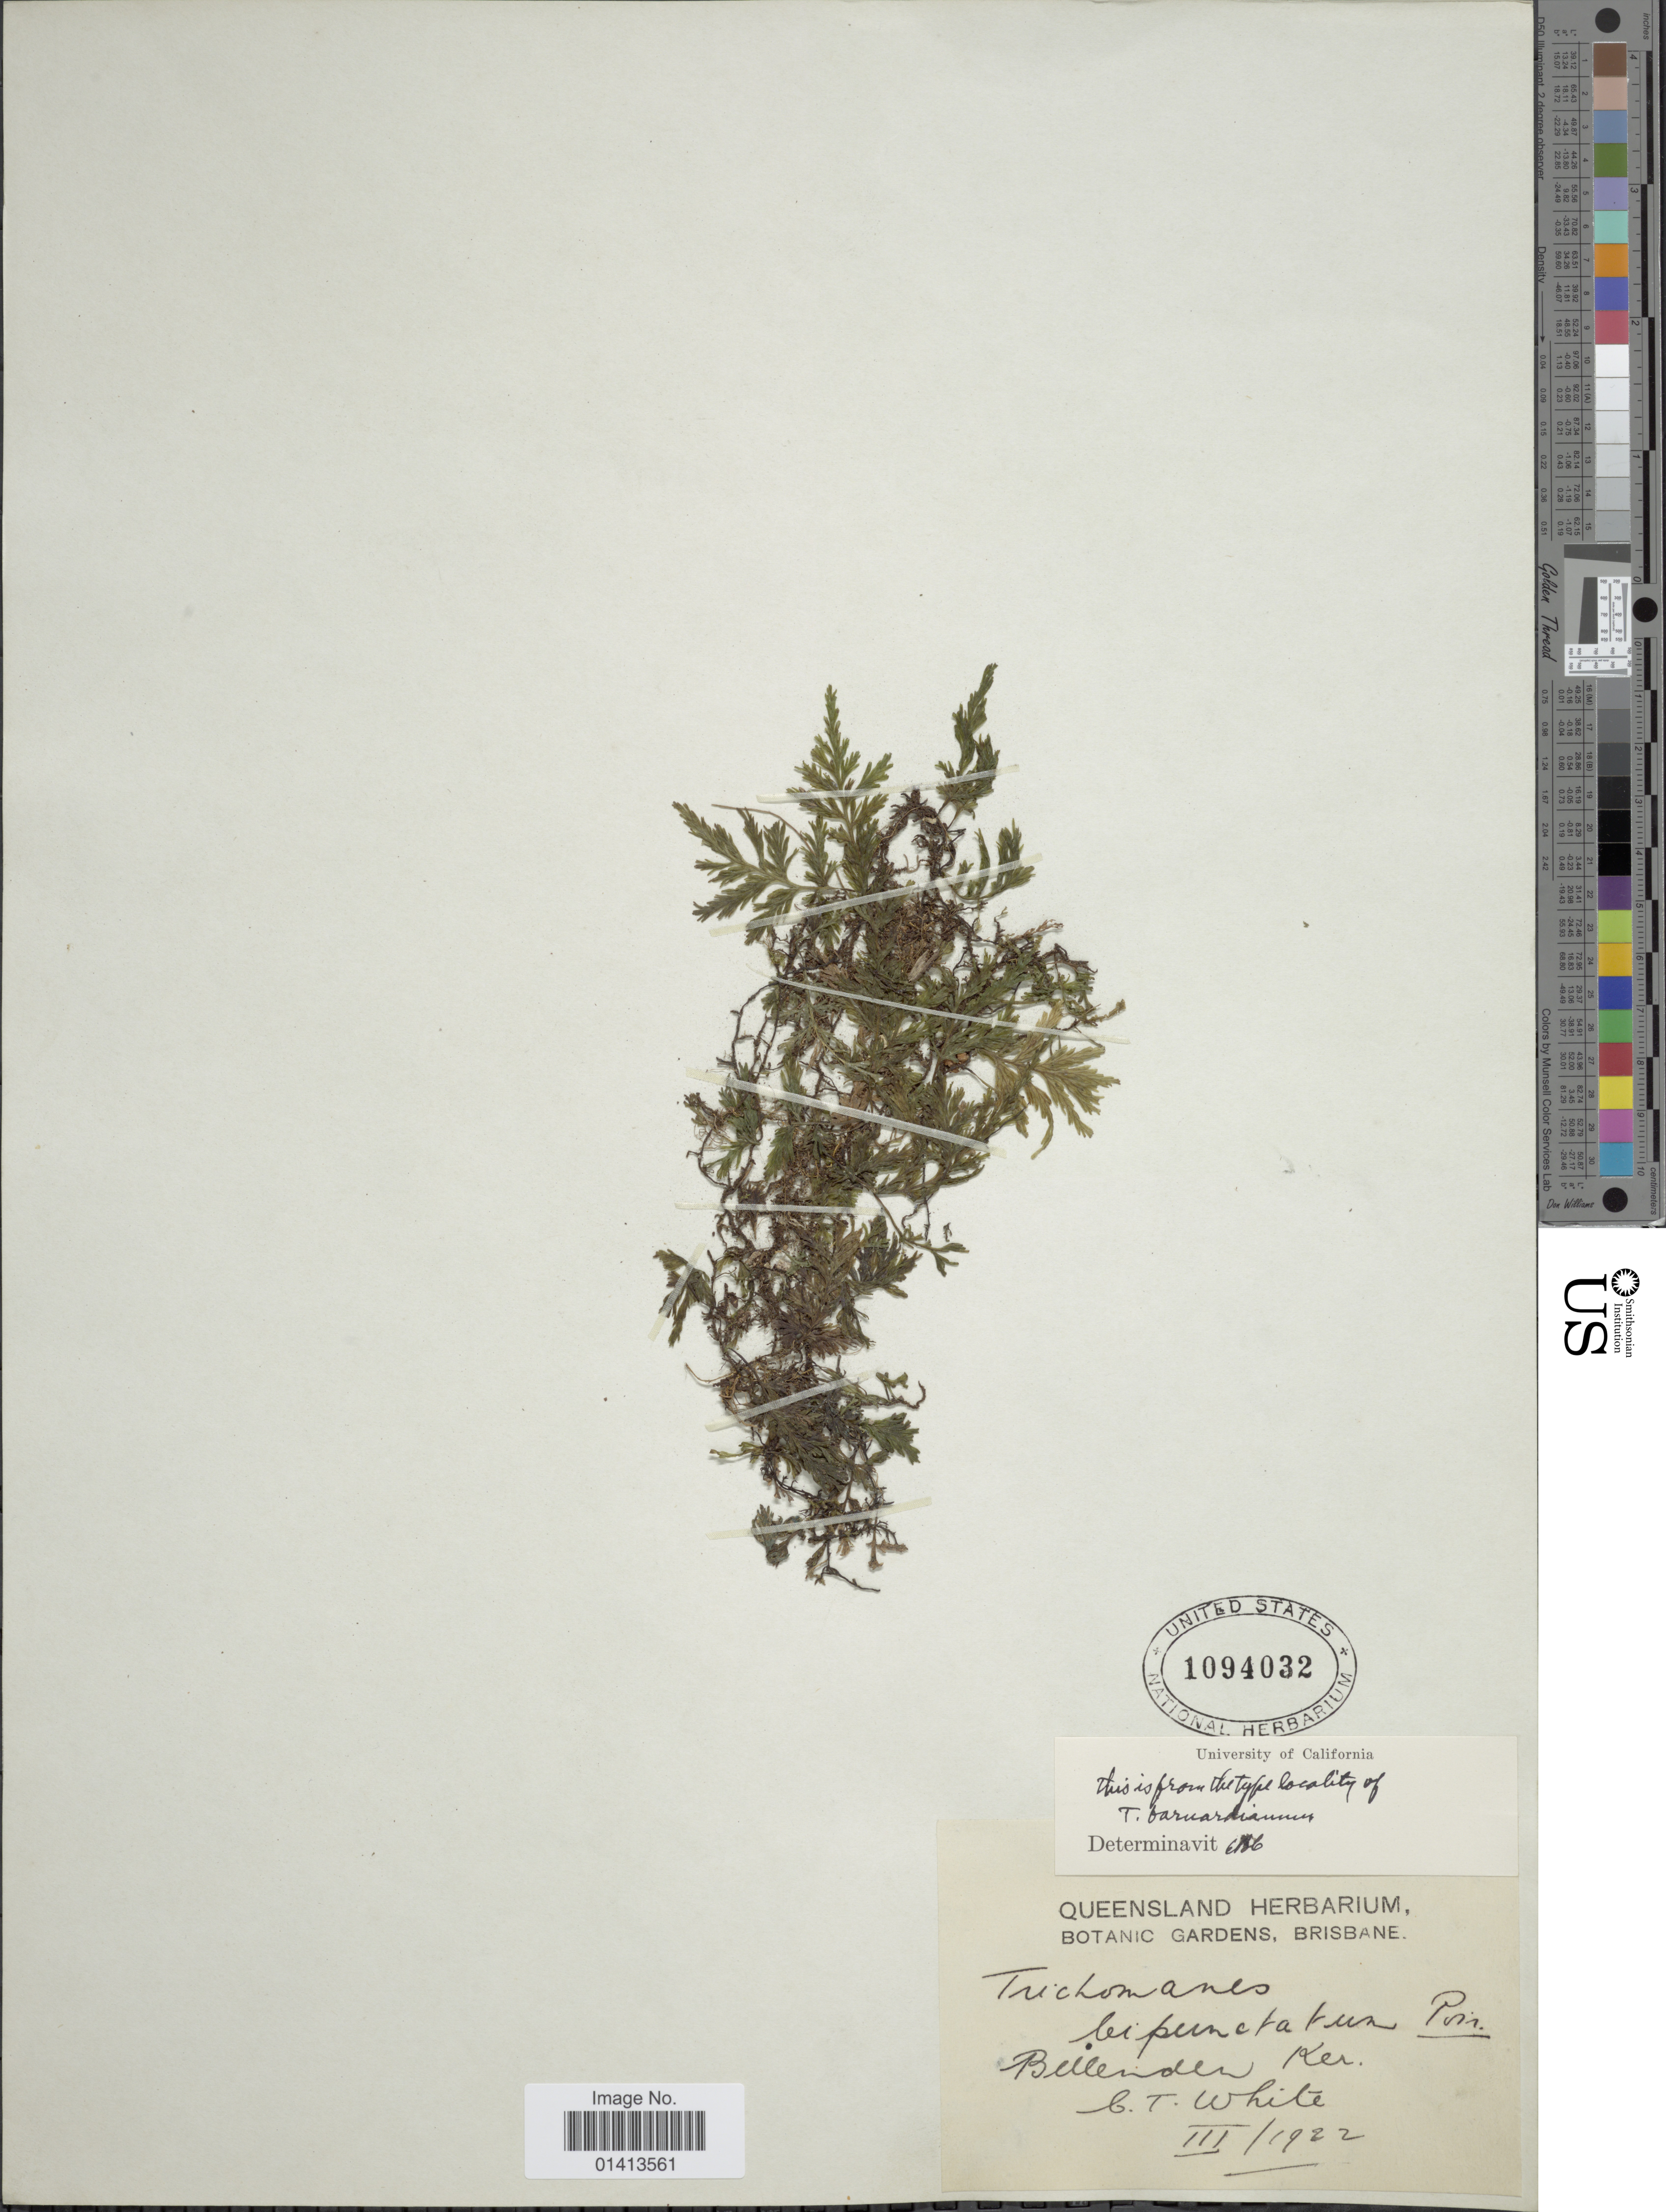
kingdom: Plantae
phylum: Tracheophyta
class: Polypodiopsida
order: Hymenophyllales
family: Hymenophyllaceae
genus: Crepidomanes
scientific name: Crepidomanes barnardianum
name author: (Bailey) Tindale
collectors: G. T. White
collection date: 1922-03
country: Australia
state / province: Queensland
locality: Bellenden Ker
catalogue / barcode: US 1094032